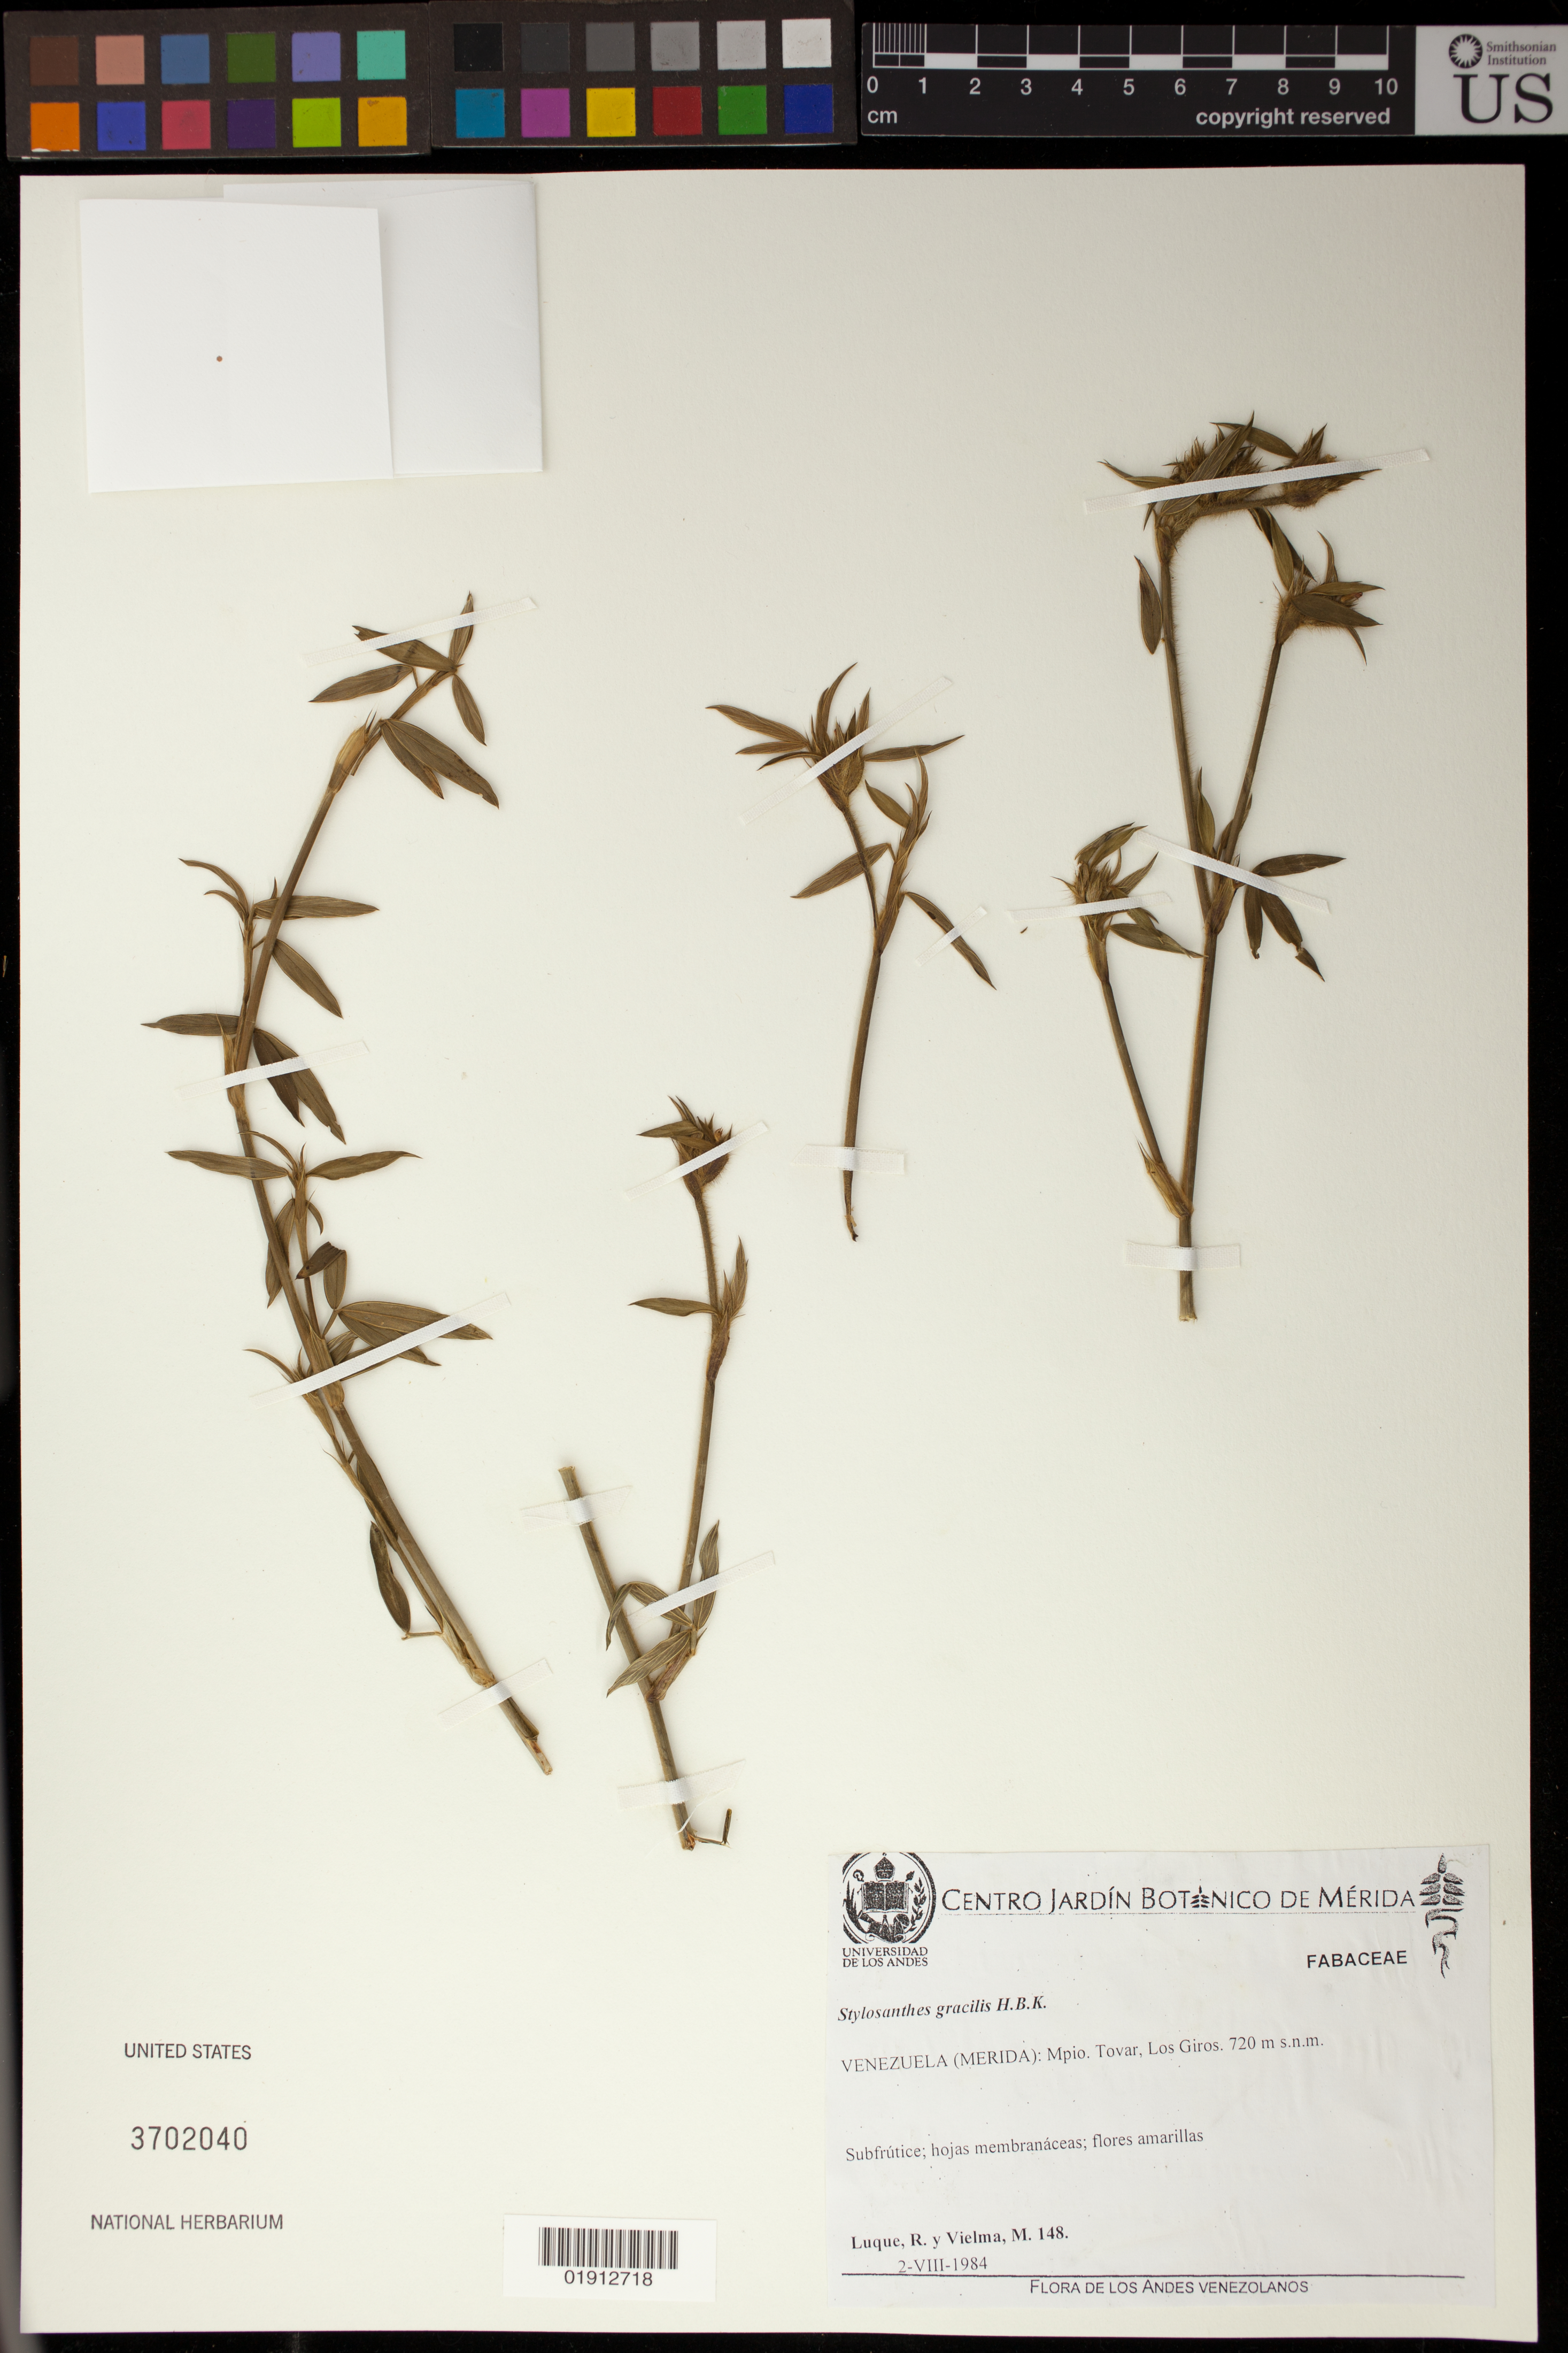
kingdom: Plantae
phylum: Tracheophyta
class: Magnoliopsida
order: Fabales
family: Fabaceae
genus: Stylosanthes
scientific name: Stylosanthes gracilis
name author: Kunth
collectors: R. Luque & M. Vielma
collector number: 148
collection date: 1984-08-02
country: Venezuela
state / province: Mérida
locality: Mpio. Tovar, Los Giros.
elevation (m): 720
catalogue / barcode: US 3702040